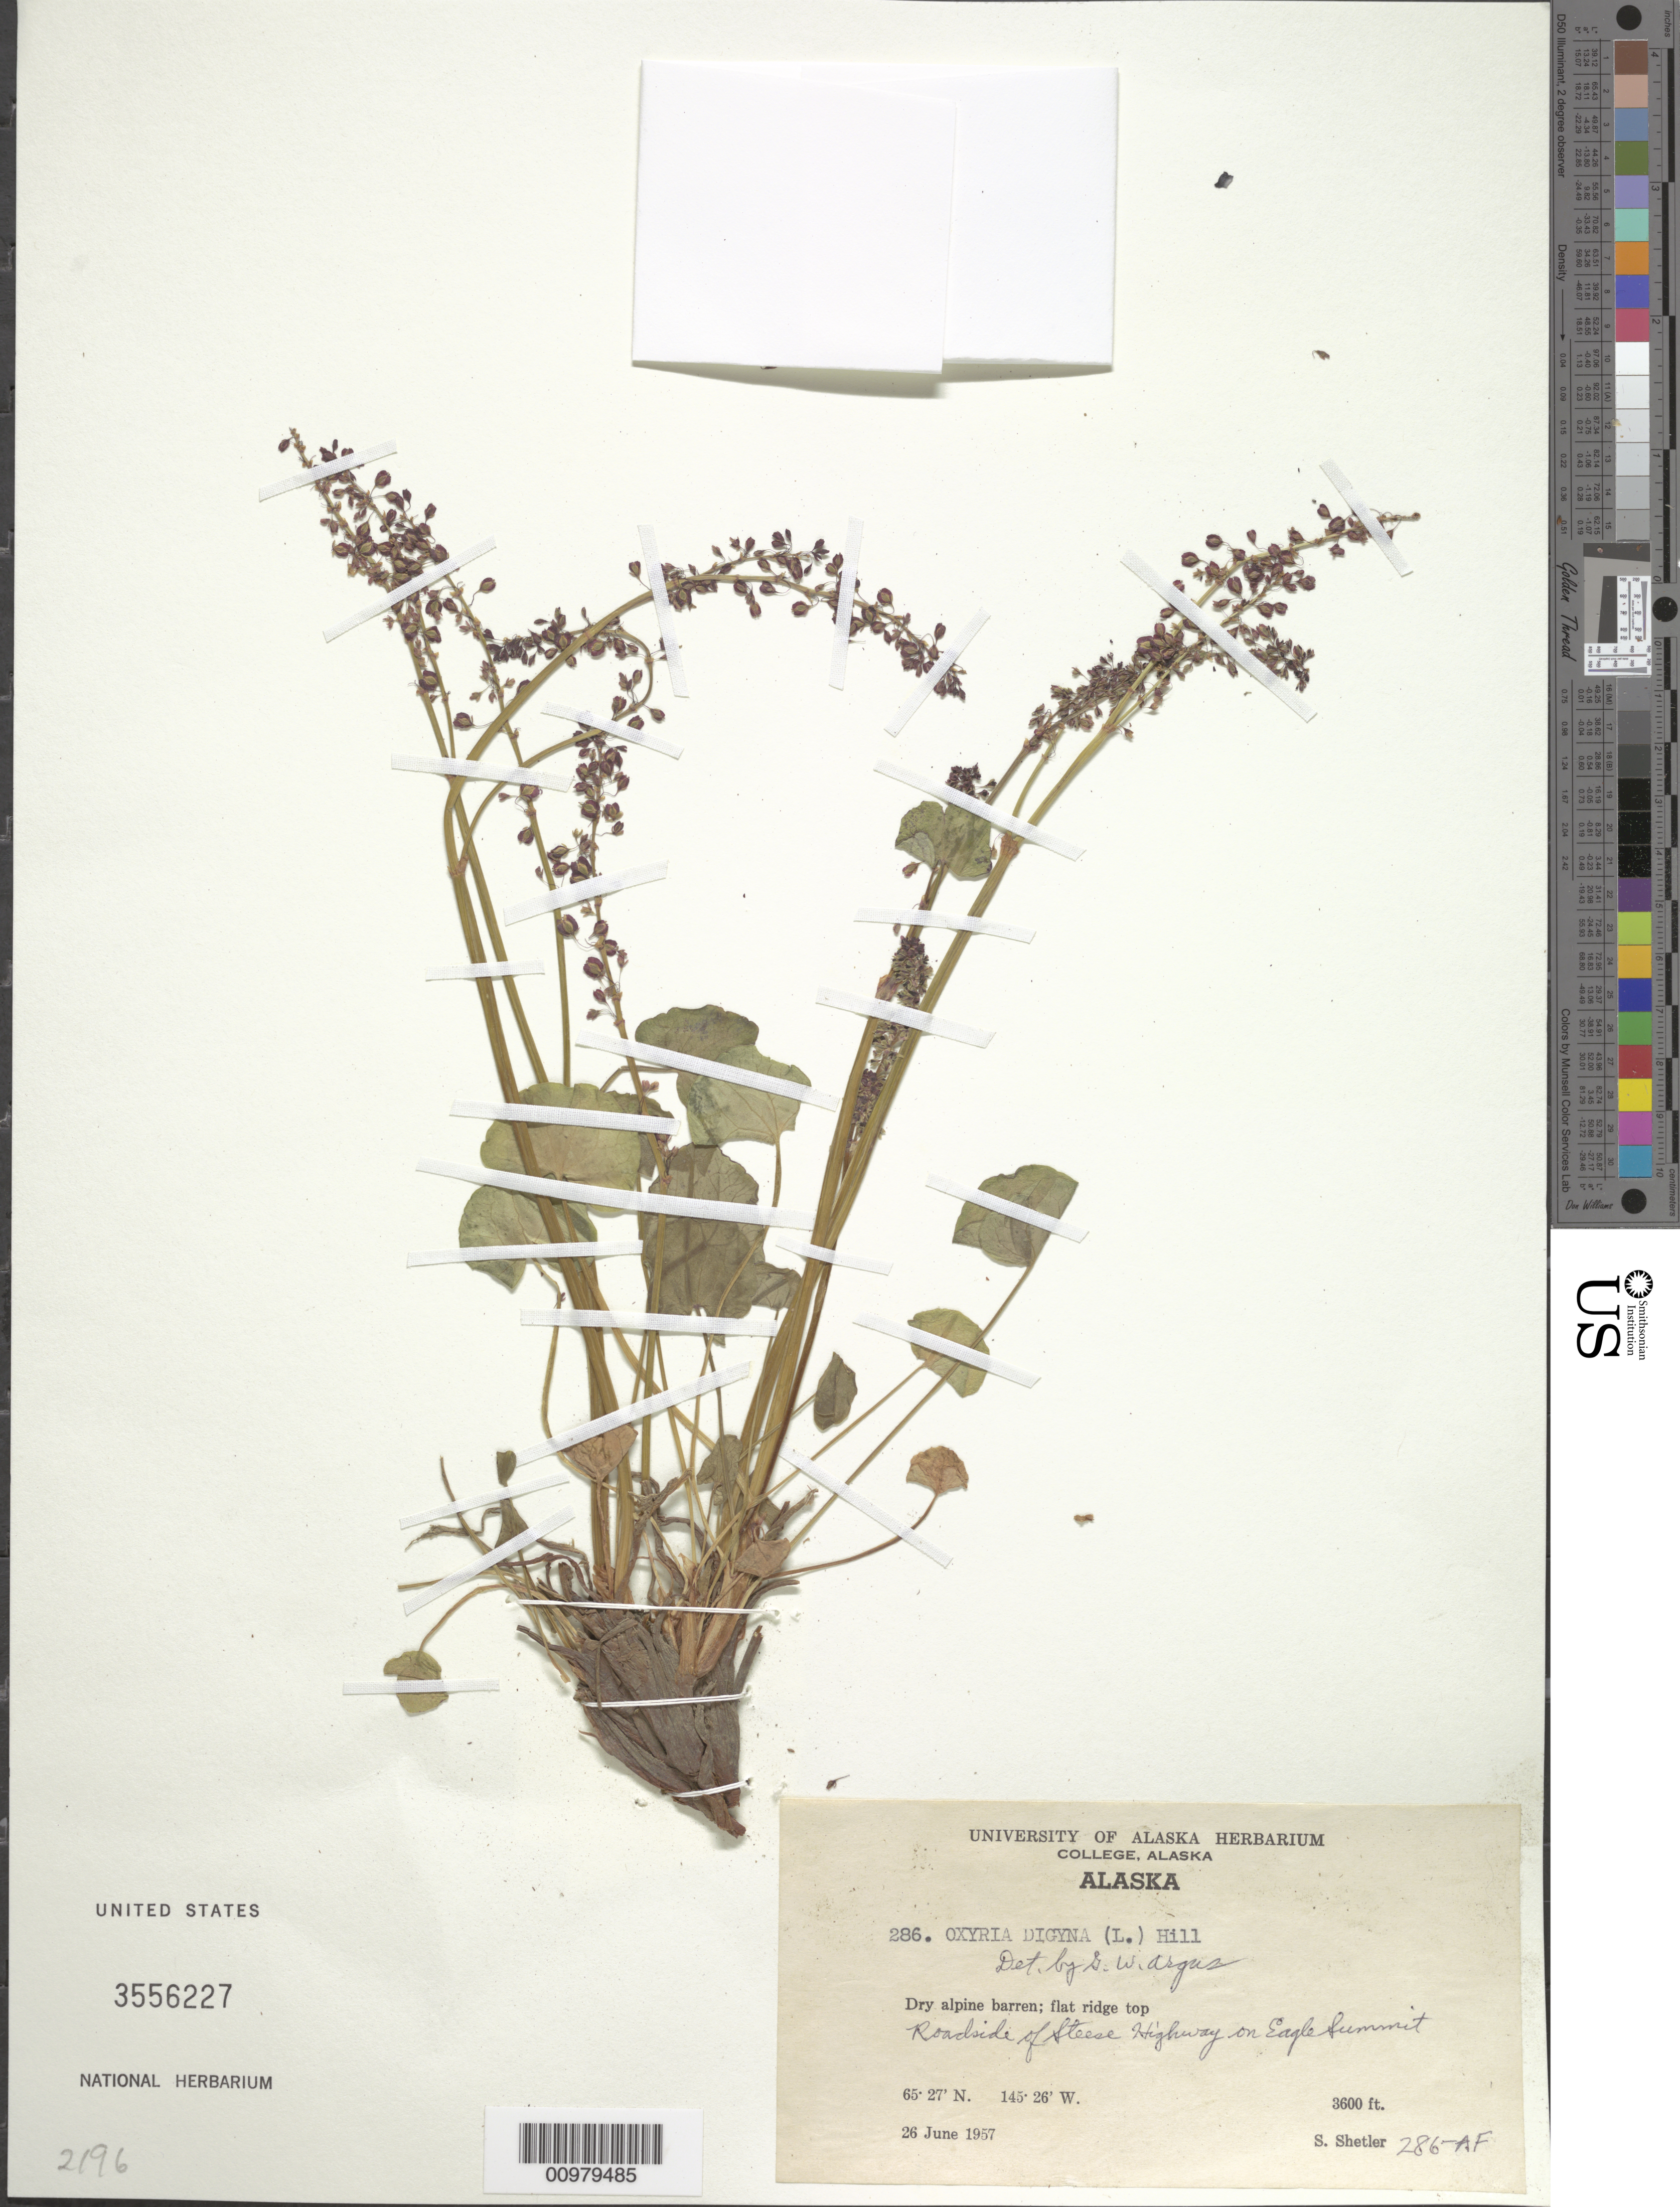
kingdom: Plantae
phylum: Tracheophyta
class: Magnoliopsida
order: Caryophyllales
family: Polygonaceae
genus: Oxyria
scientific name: Oxyria digyna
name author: (L.) Hill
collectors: S. Shetler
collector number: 286-AF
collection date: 1957-06-26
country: United States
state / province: Alaska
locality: Roadside of Steese Highway on Eagle Summit.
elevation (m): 1097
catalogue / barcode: US 3556227